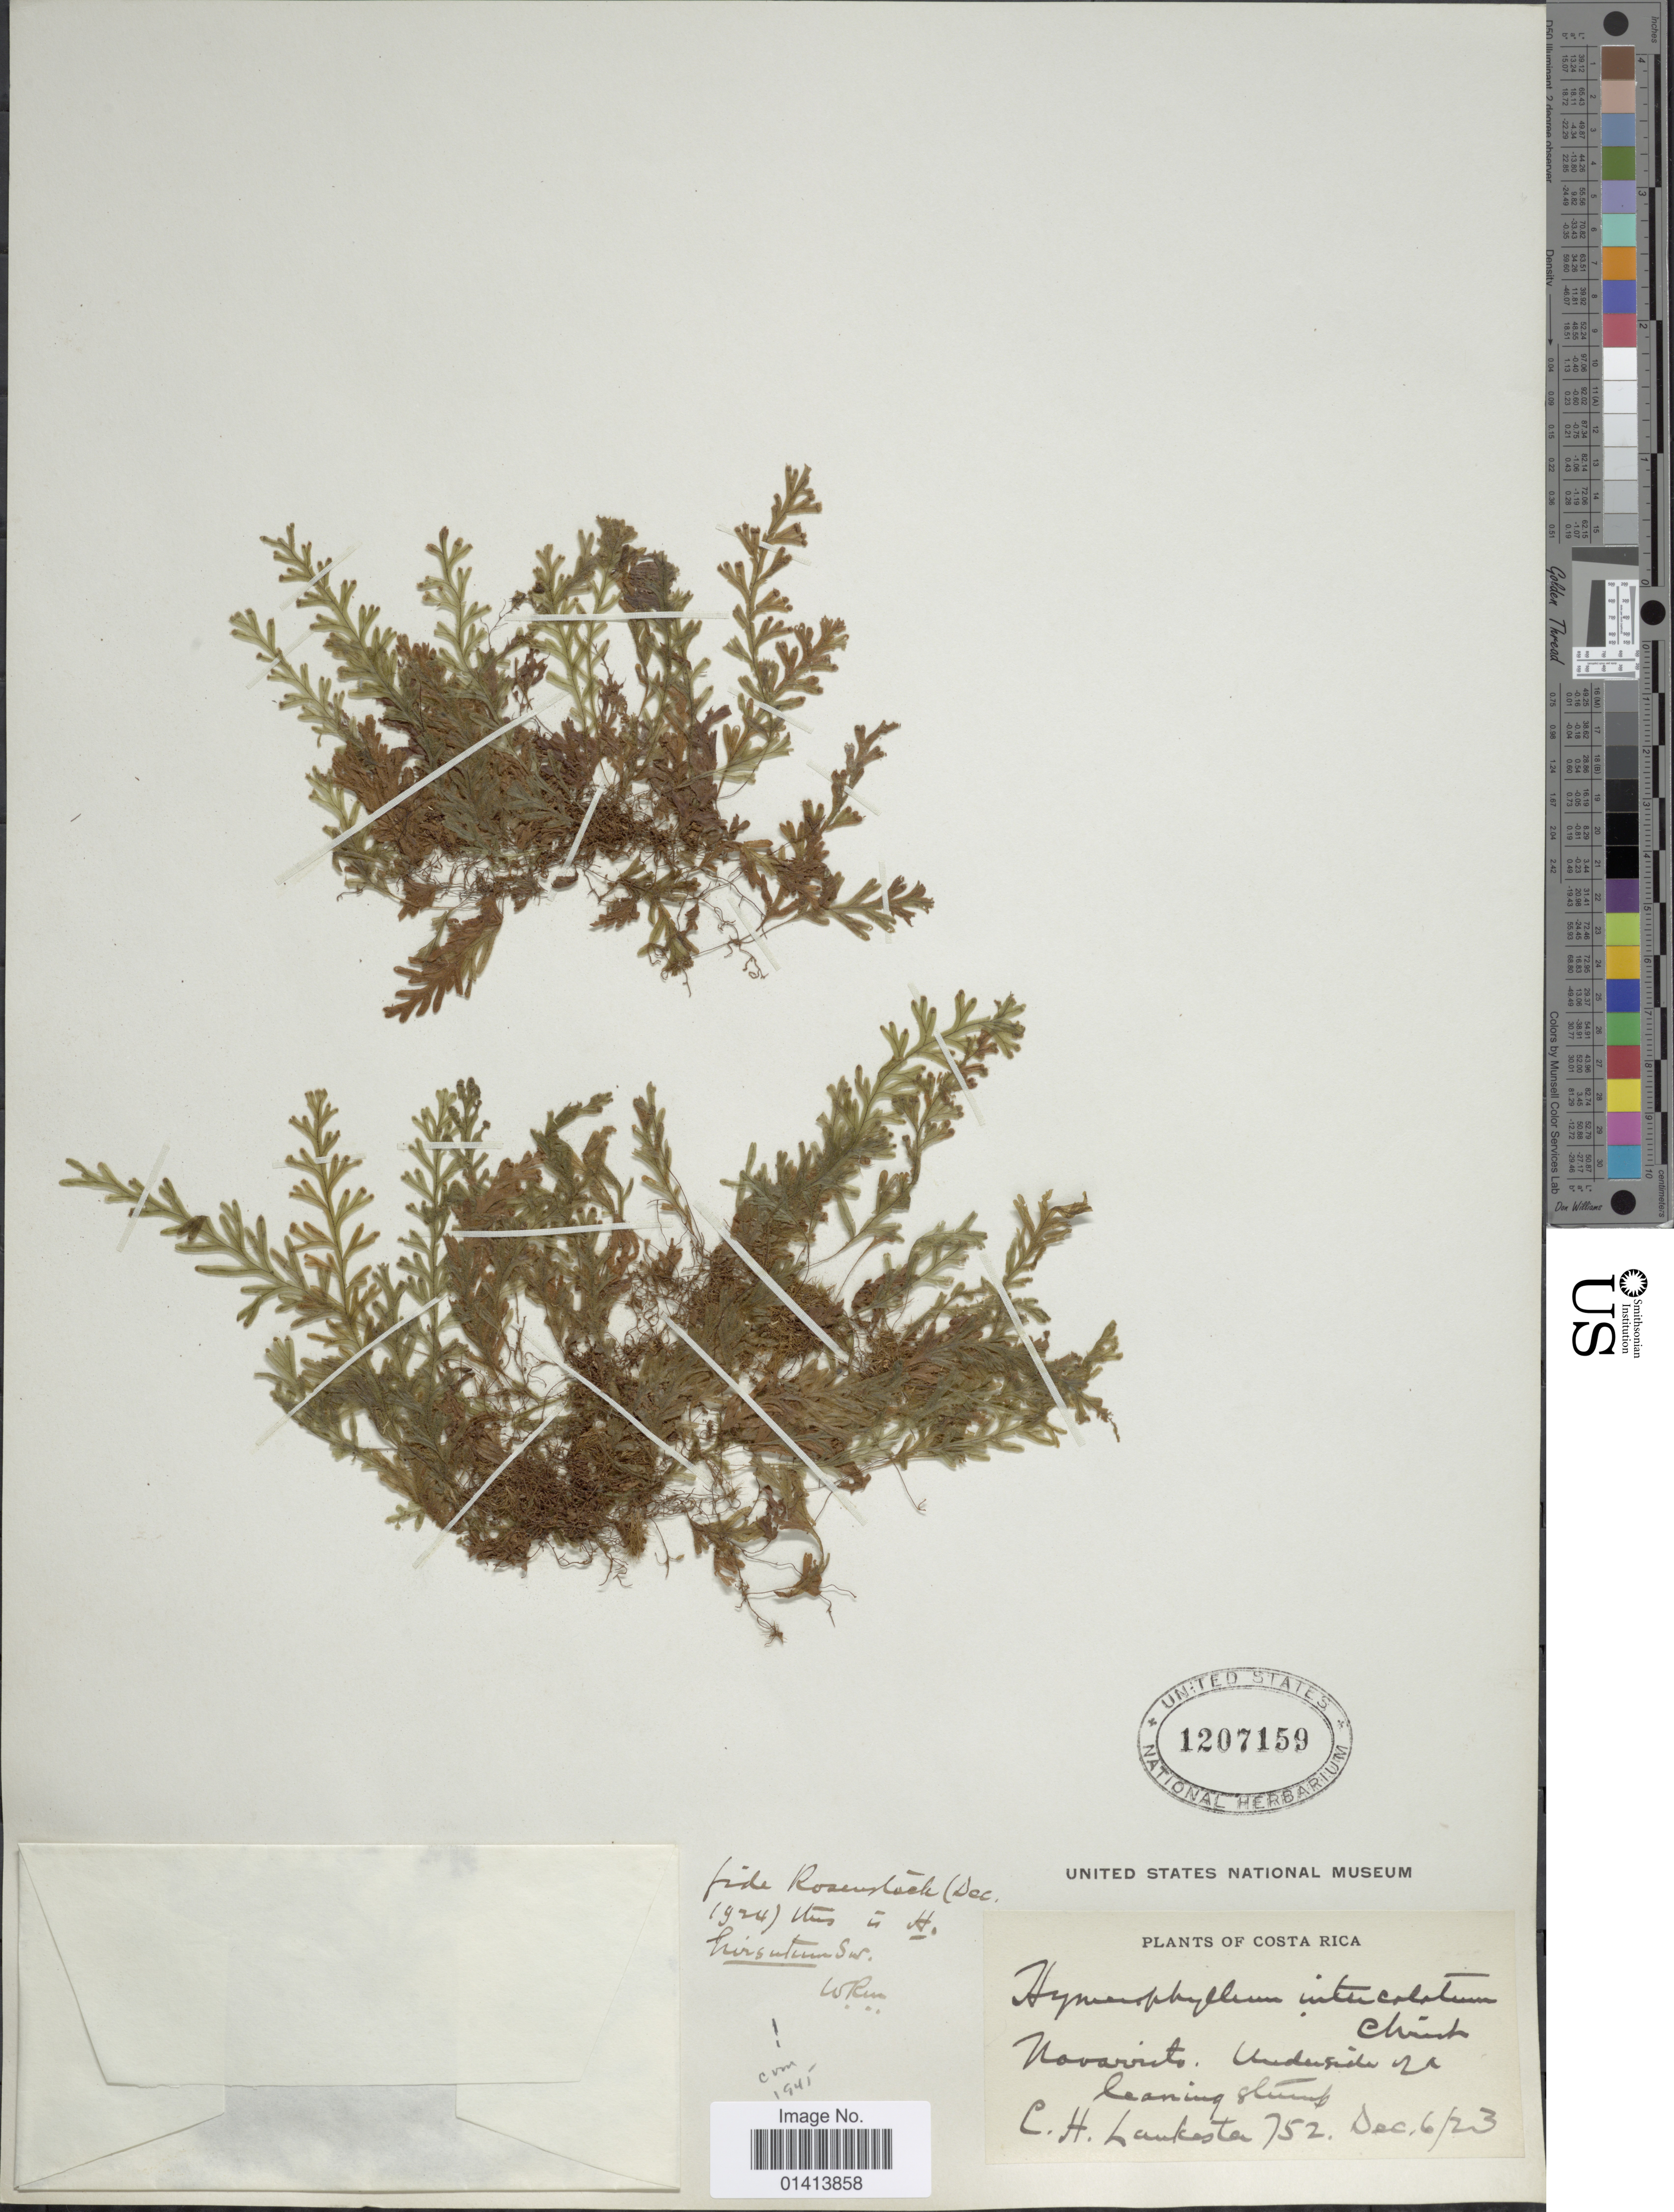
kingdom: Plantae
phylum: Tracheophyta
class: Polypodiopsida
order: Hymenophyllales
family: Hymenophyllaceae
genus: Hymenophyllum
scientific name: Hymenophyllum fragile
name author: (Hedw.) C.V. Morton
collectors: C. H. Lankester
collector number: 752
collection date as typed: Transcribed d/m/y: 6/12/23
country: Costa Rica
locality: Novarito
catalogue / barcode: US 1207159